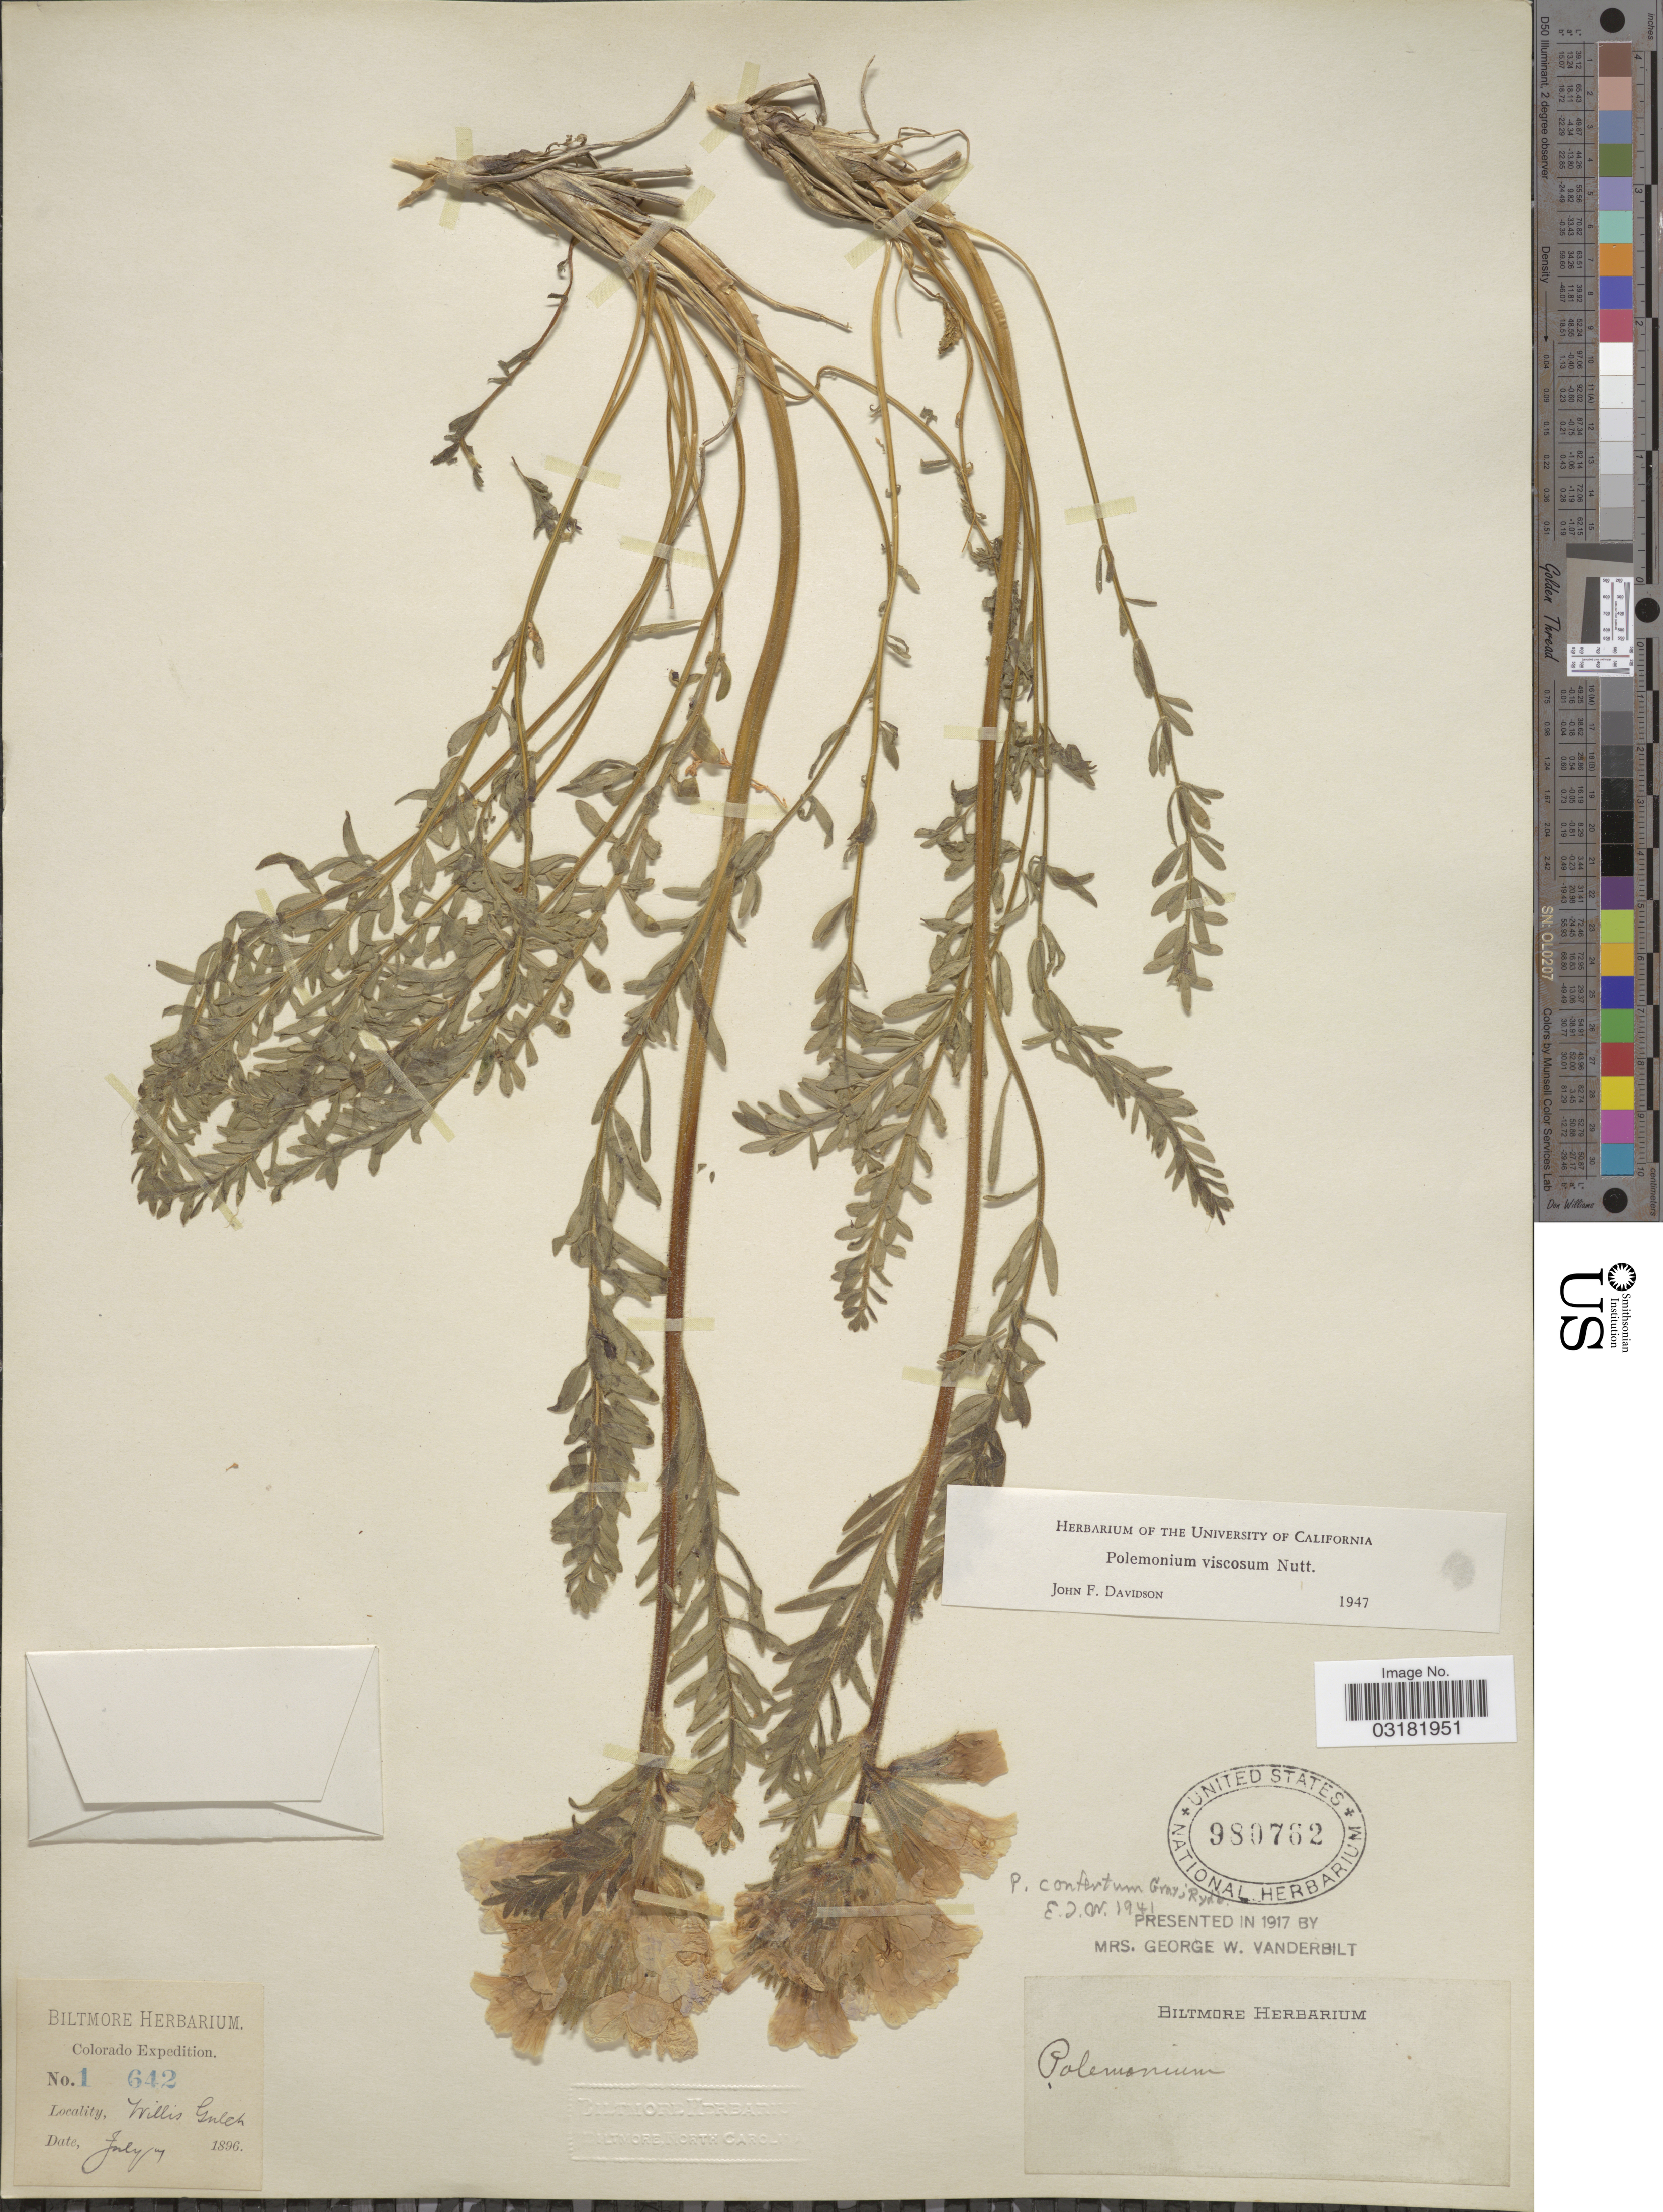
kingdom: Plantae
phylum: Tracheophyta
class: Magnoliopsida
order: Ericales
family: Polemoniaceae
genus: Polemonium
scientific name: Polemonium viscosum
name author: Nutt.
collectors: ex herb. Biltmore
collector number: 1642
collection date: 1896-07-07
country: United States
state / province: Colorado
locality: Willis Gulch.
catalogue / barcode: US 980762